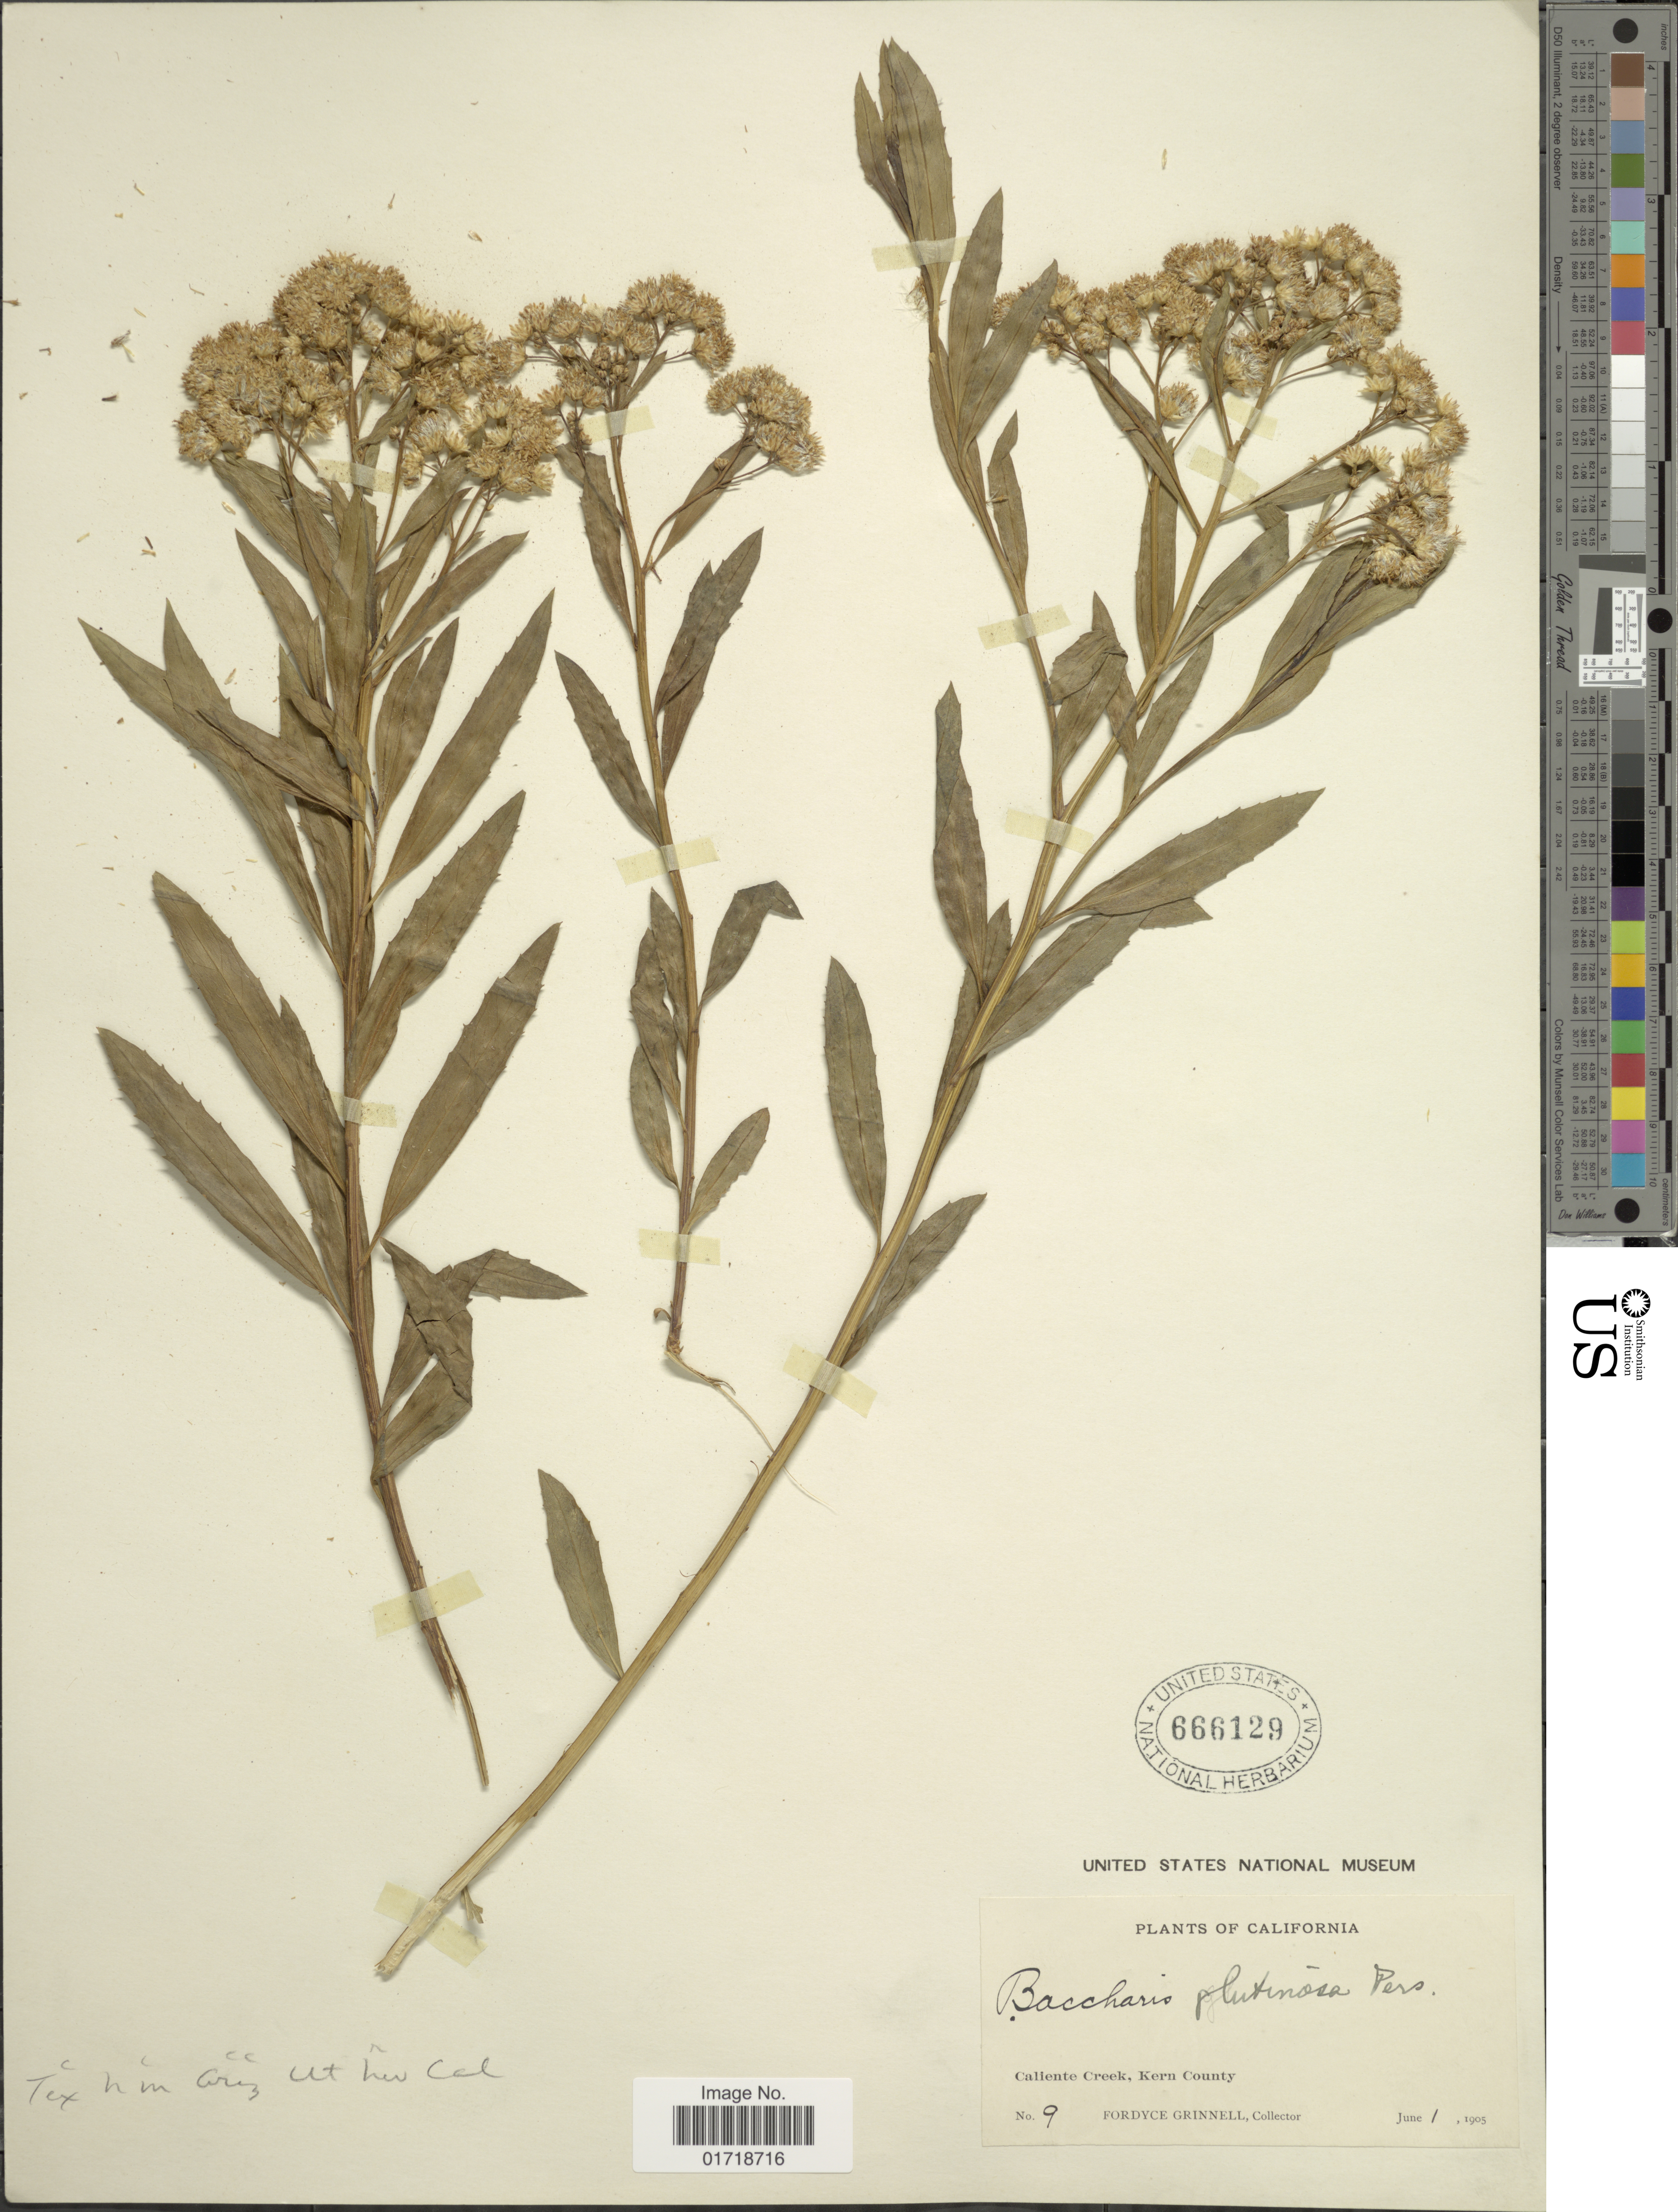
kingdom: Plantae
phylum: Tracheophyta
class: Magnoliopsida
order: Asterales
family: Asteraceae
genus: Baccharis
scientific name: Baccharis glutinosa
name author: Pers.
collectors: F. Grinnell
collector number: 9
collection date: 1905-06-01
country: United States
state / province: California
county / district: Kern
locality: Caliente Creek, Kern County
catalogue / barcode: US 666129